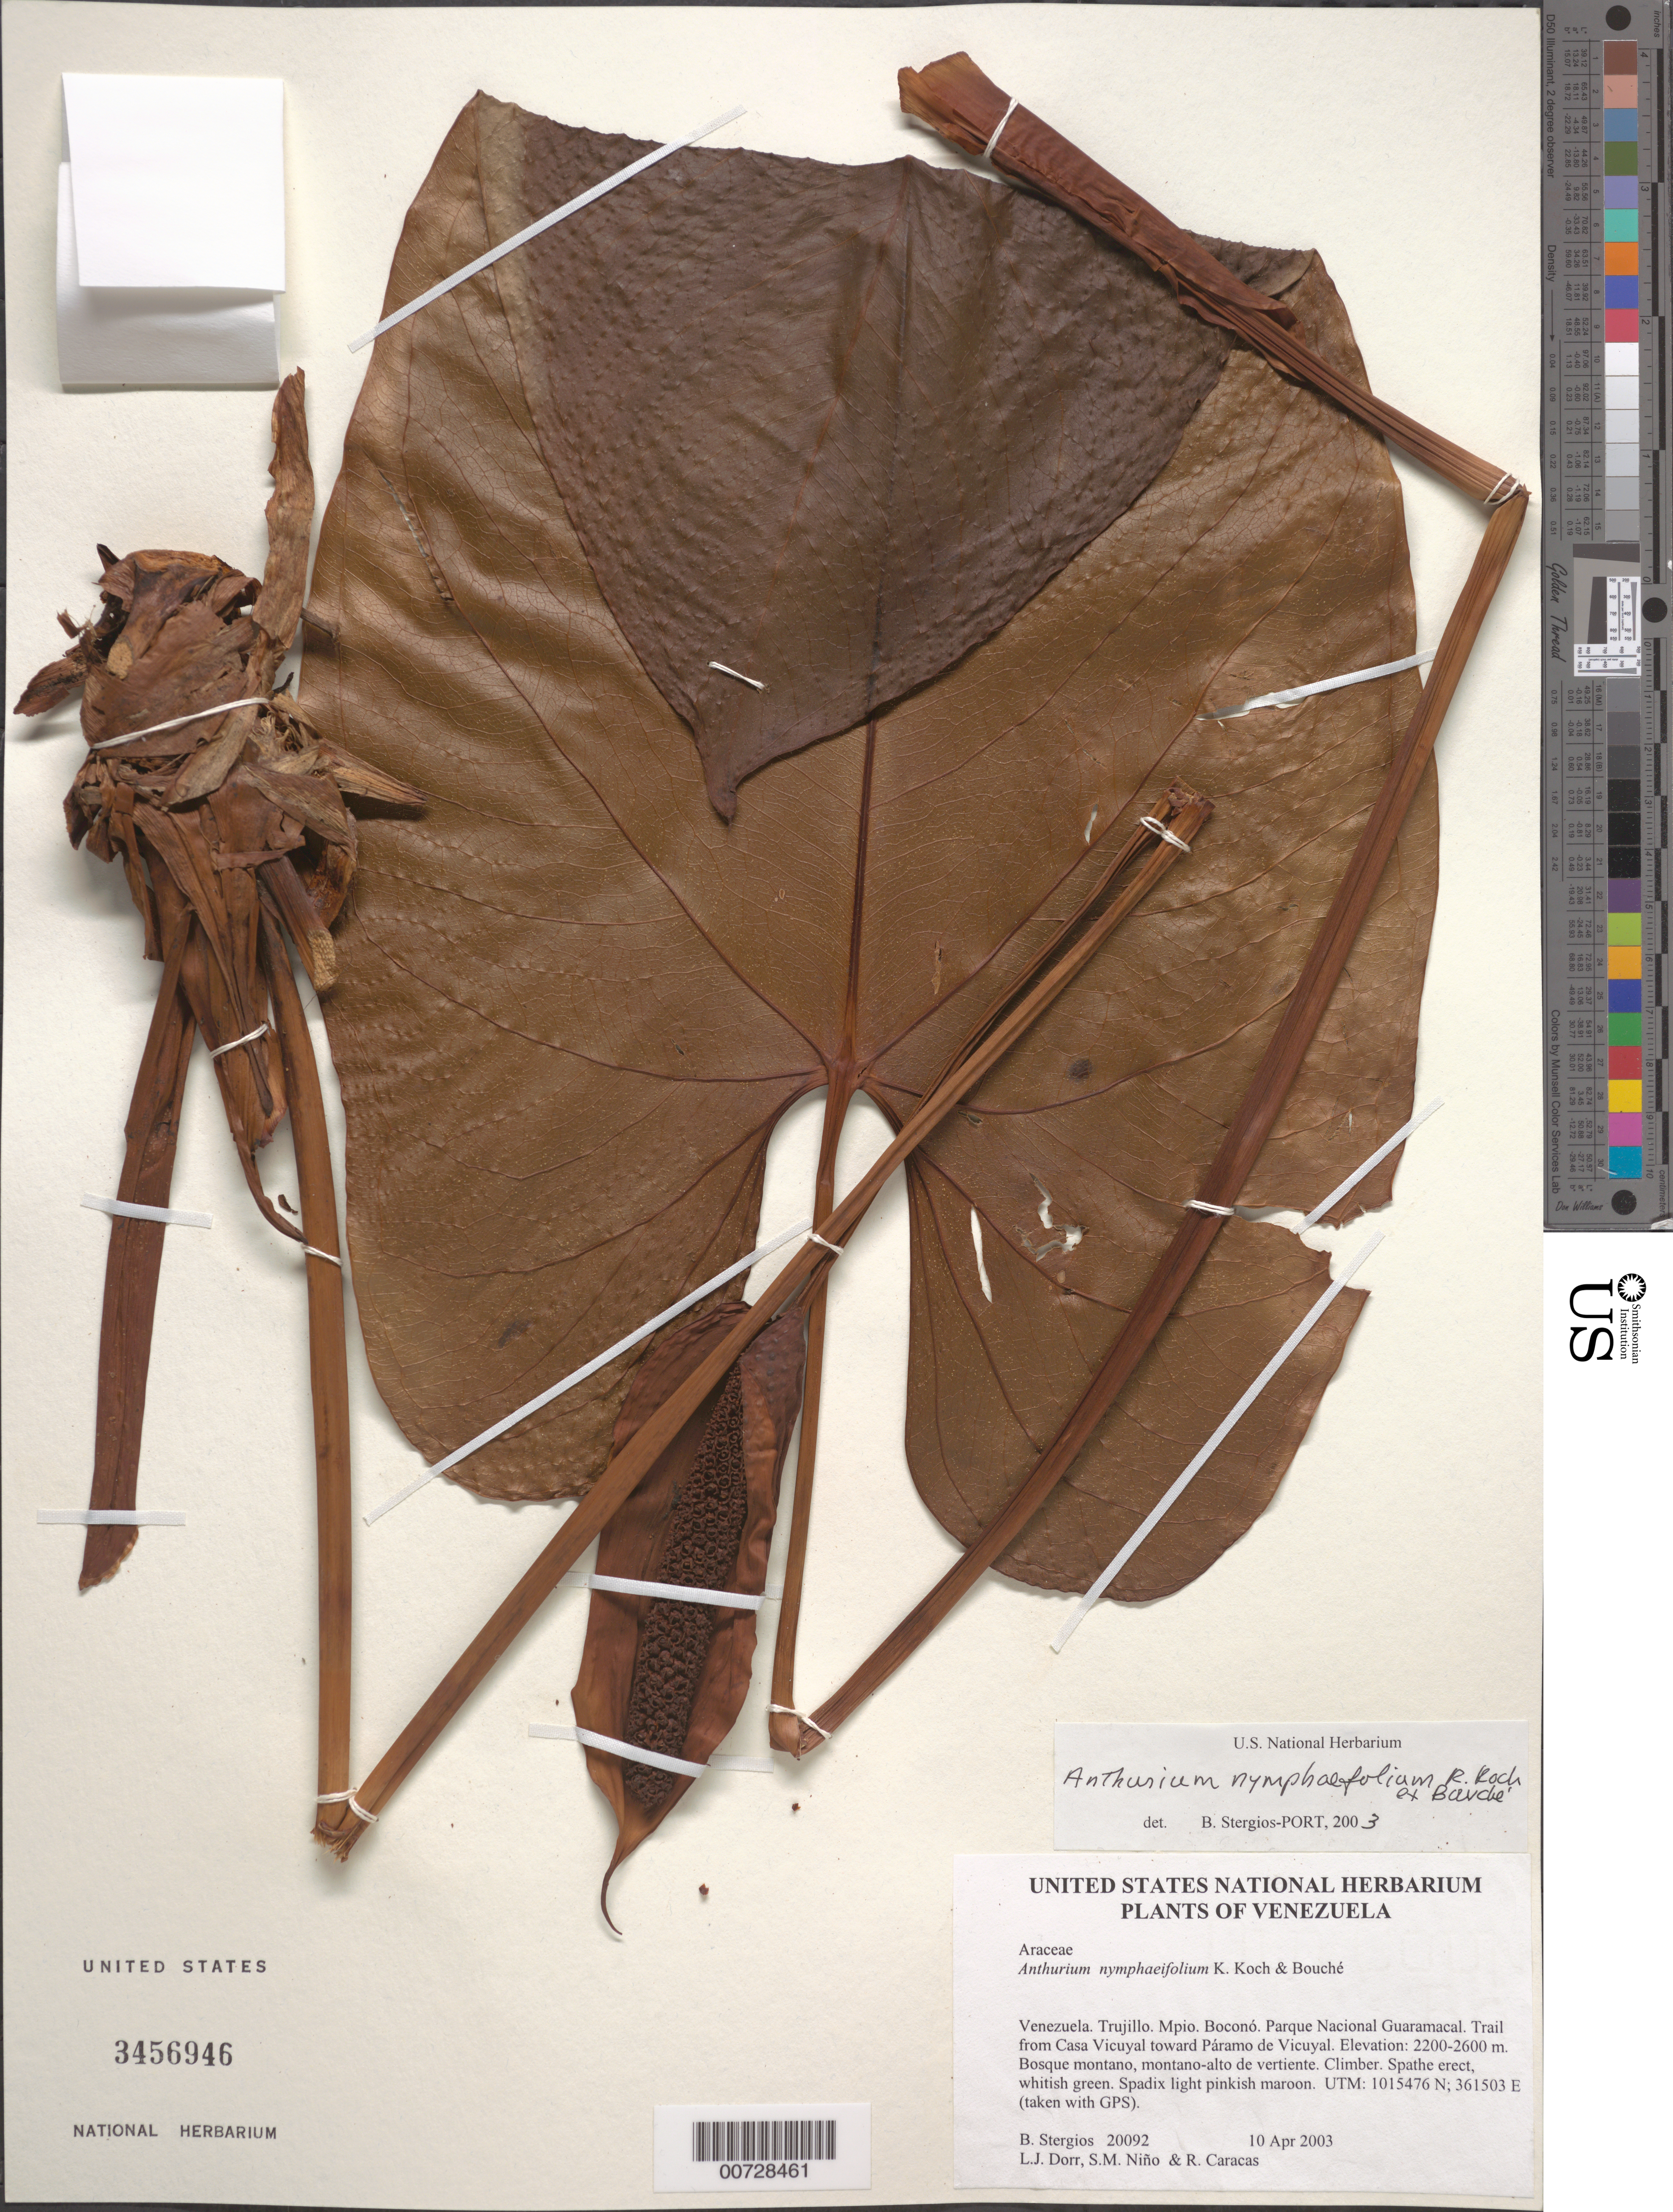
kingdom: Plantae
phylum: Tracheophyta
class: Liliopsida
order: Alismatales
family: Araceae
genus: Anthurium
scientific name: Anthurium nymphaeifolium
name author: K. Koch & C.D. Bouché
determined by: Dorr, L. J., (BOT), Smithsonian Institution - National Museum of Natural History (UNITED STATES)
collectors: B. G. Stergios, L. J. Dorr, S. M. Niño & R. Caracas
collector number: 20092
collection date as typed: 10 Apr 2003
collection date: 2003-04-10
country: Venezuela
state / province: Trujillo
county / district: Boconó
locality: Parque Nacional Guaramacal. Trail from Casa Vicuyal toward Páramo de Vicuyal.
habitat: Bosque montano, montano-alto de vertiente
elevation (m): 2200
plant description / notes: PORT, US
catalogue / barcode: US 3456946